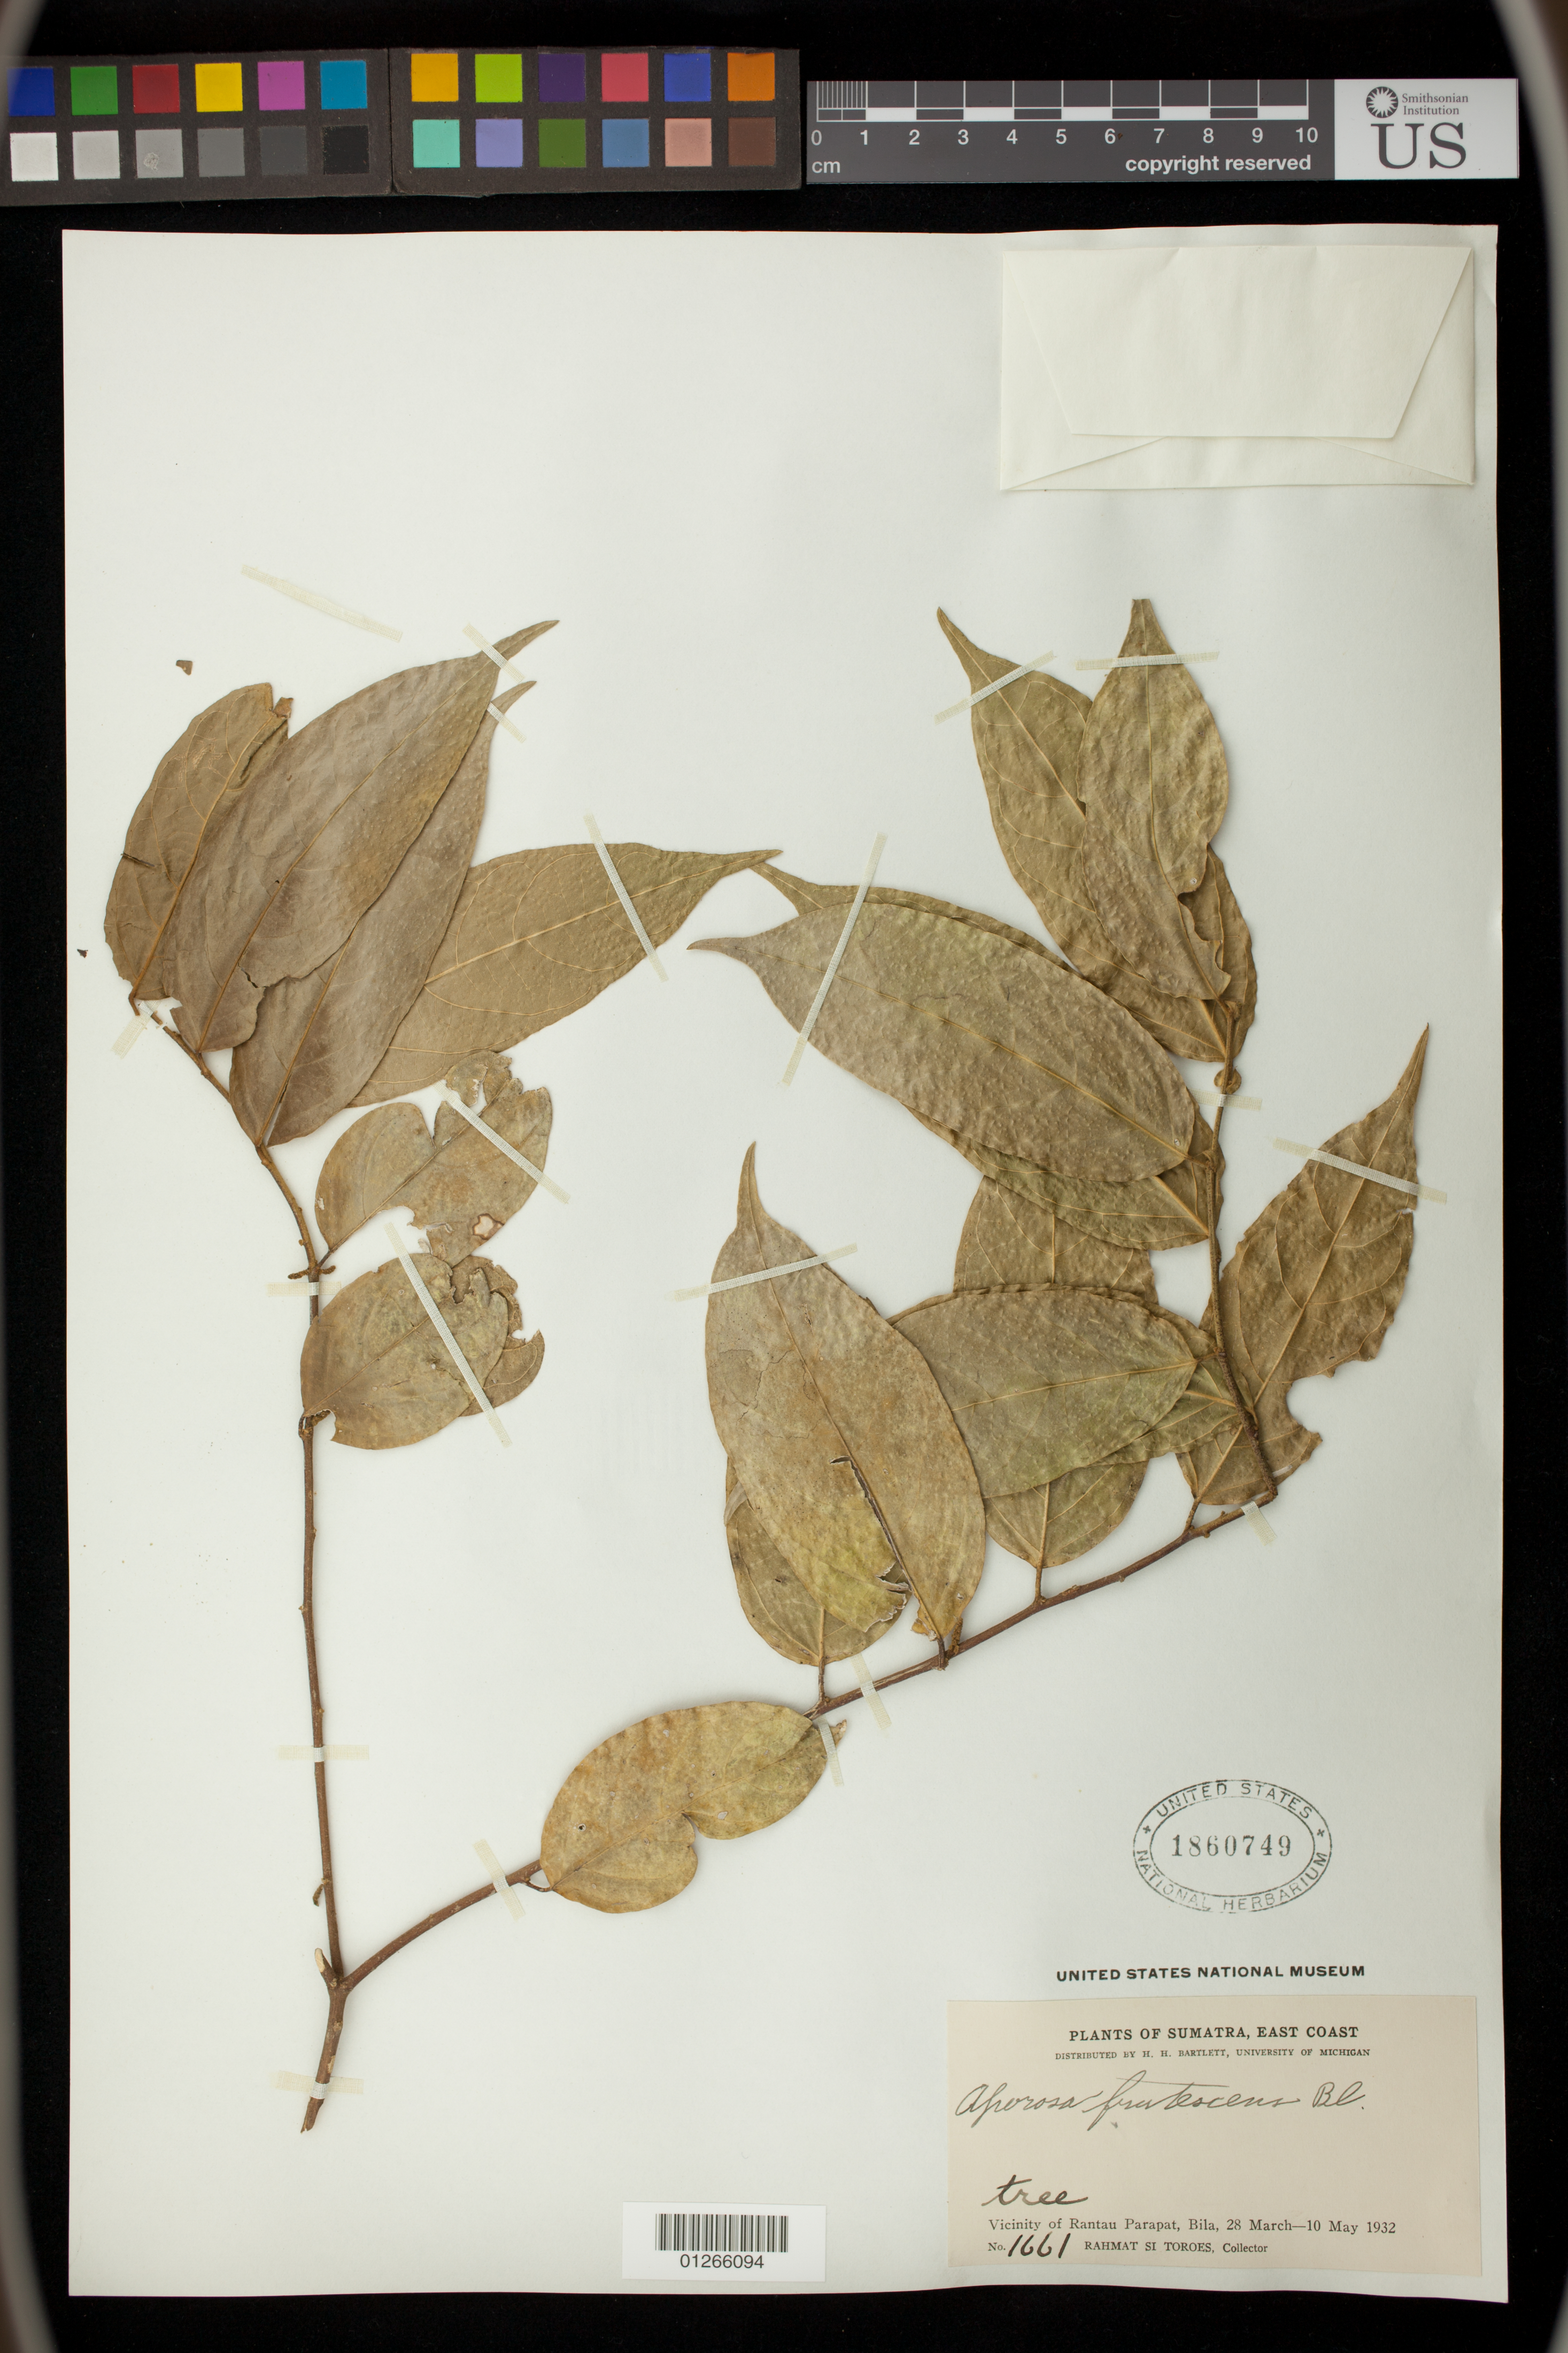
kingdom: Plantae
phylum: Tracheophyta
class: Magnoliopsida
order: Malpighiales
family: Phyllanthaceae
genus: Aporosa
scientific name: Aporosa frutescens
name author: Blume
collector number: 1661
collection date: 1932-03-28/1932-05-10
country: Indonesia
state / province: Sumatra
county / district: Sumatera Utara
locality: Sumatra, East Coast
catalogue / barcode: US 1860749